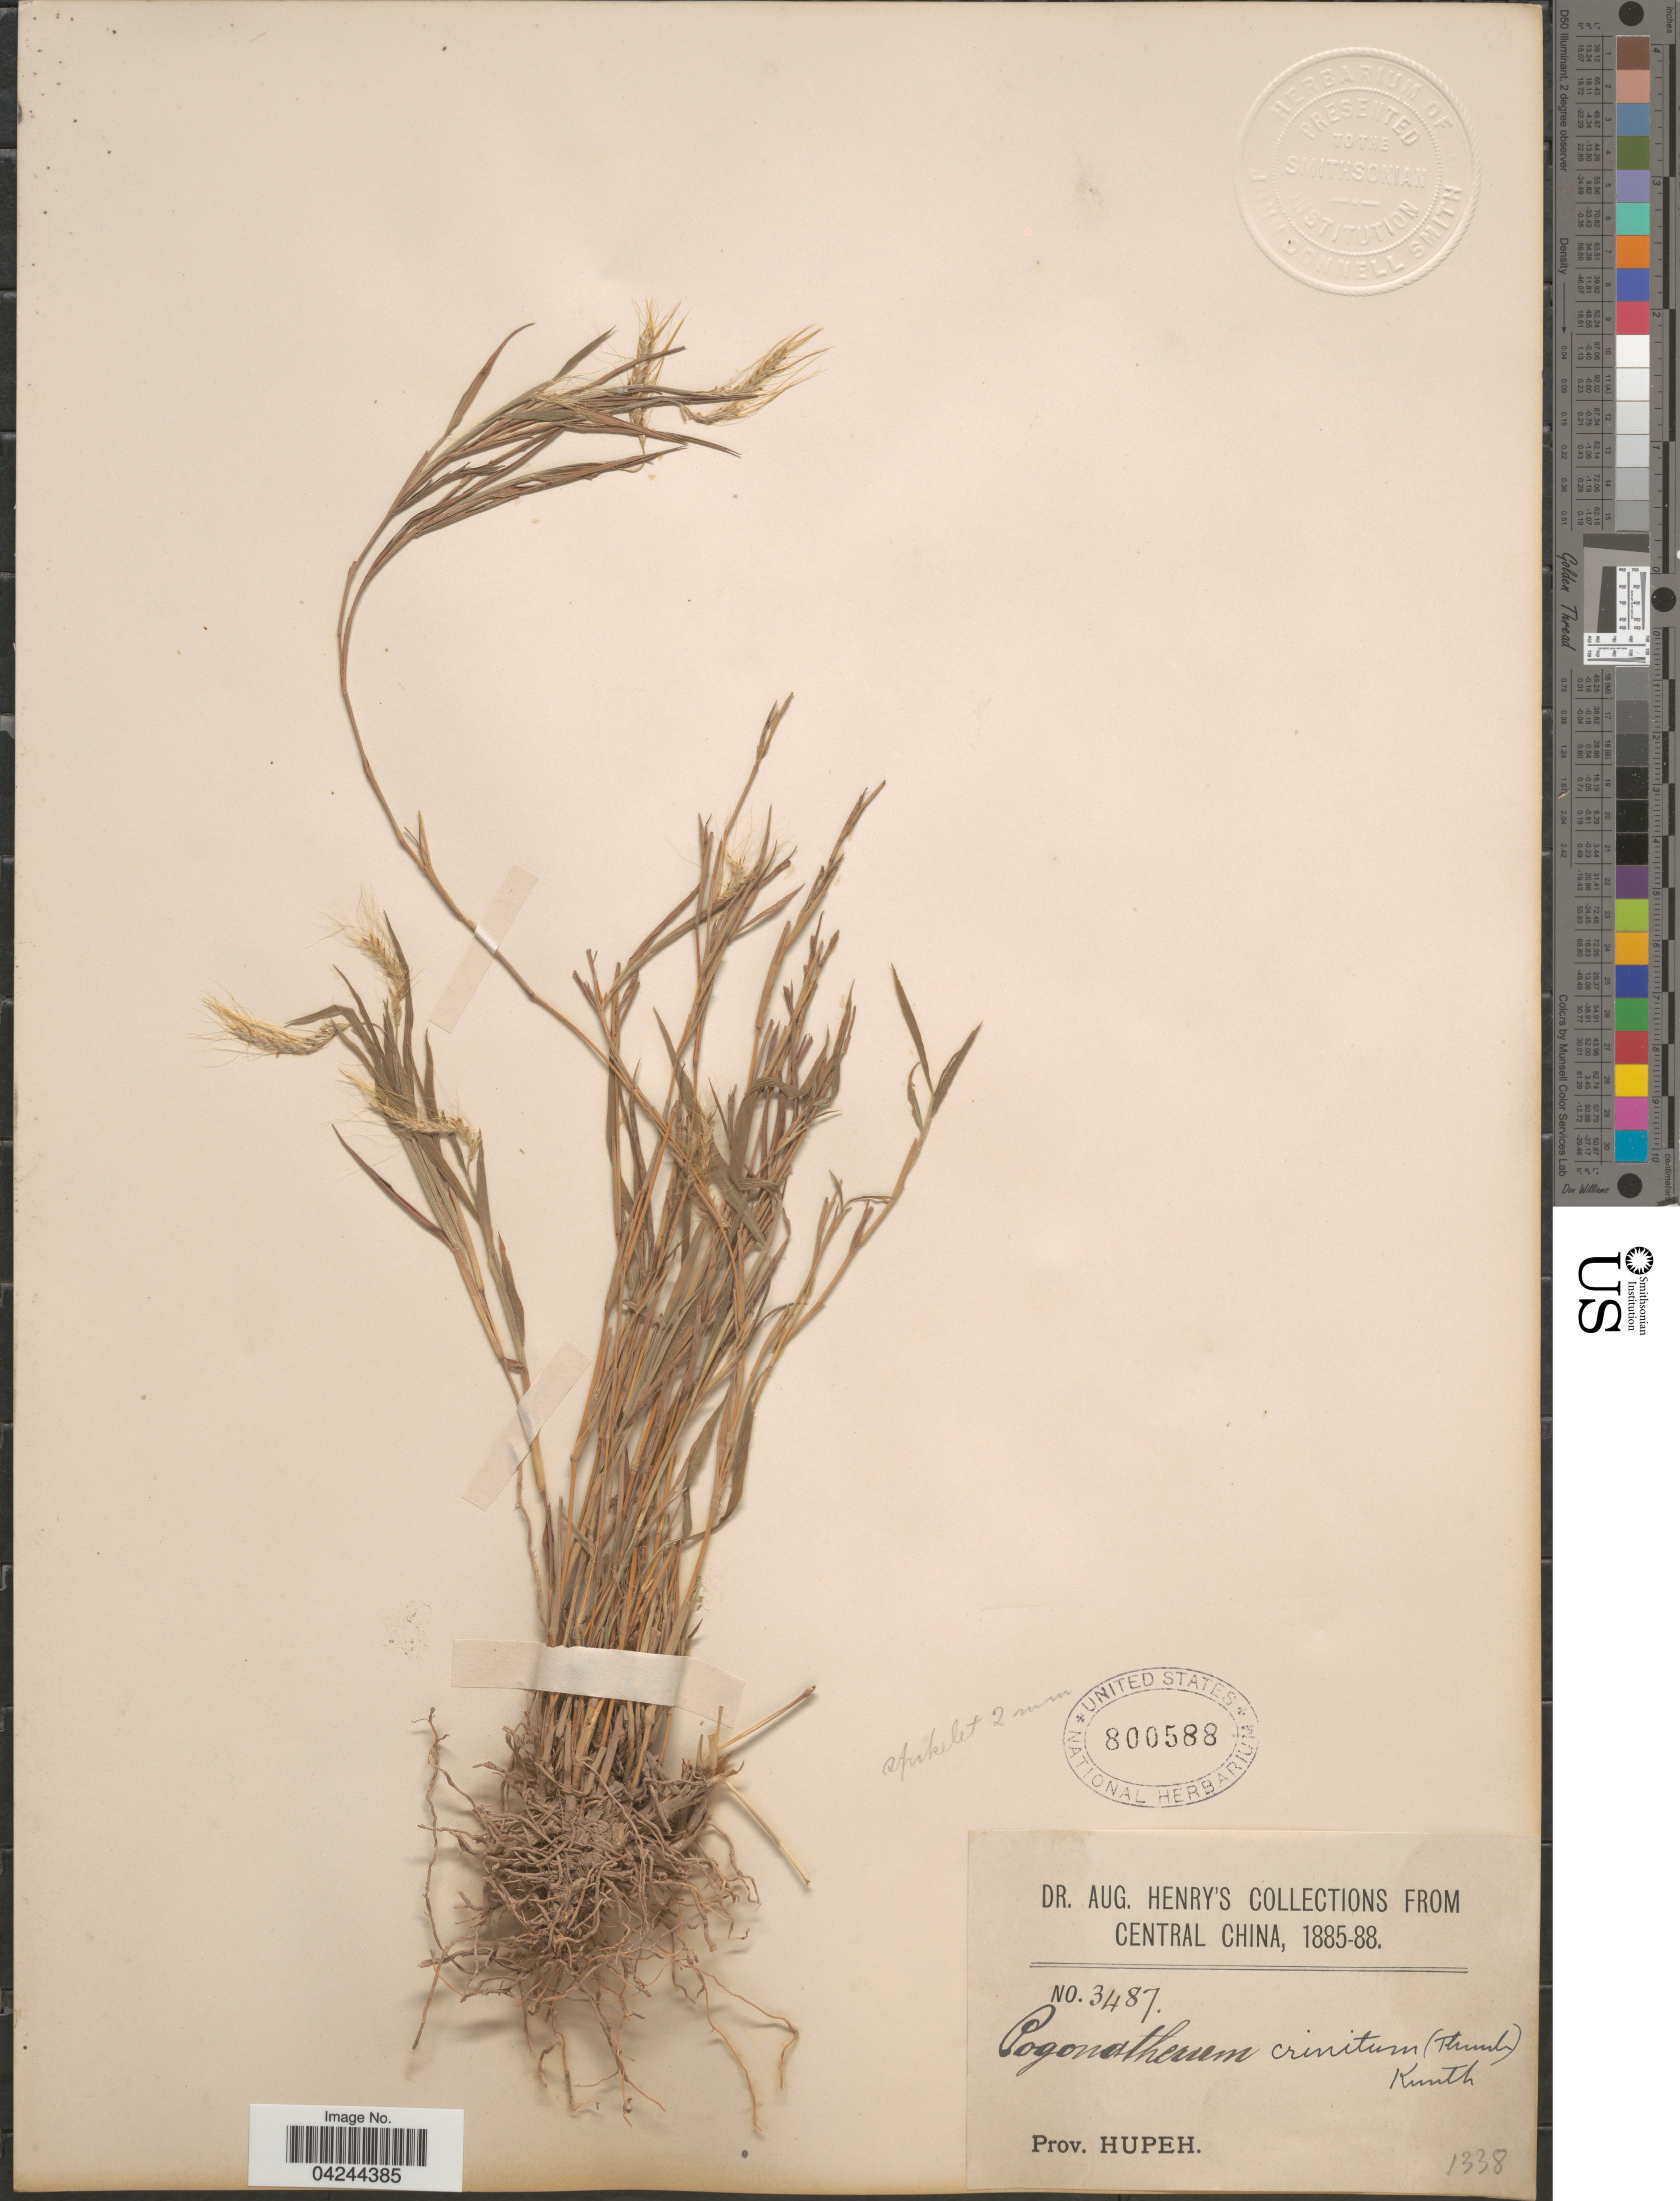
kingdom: Plantae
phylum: Tracheophyta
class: Liliopsida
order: Poales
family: Poaceae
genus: Pogonatherum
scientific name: Pogonatherum crinitum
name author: (Thunb.) Kunth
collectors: A. Henry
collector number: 3487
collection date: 1885/1888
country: China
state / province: Hubei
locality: Central China. Prov. Hupeh.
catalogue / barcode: US 800588